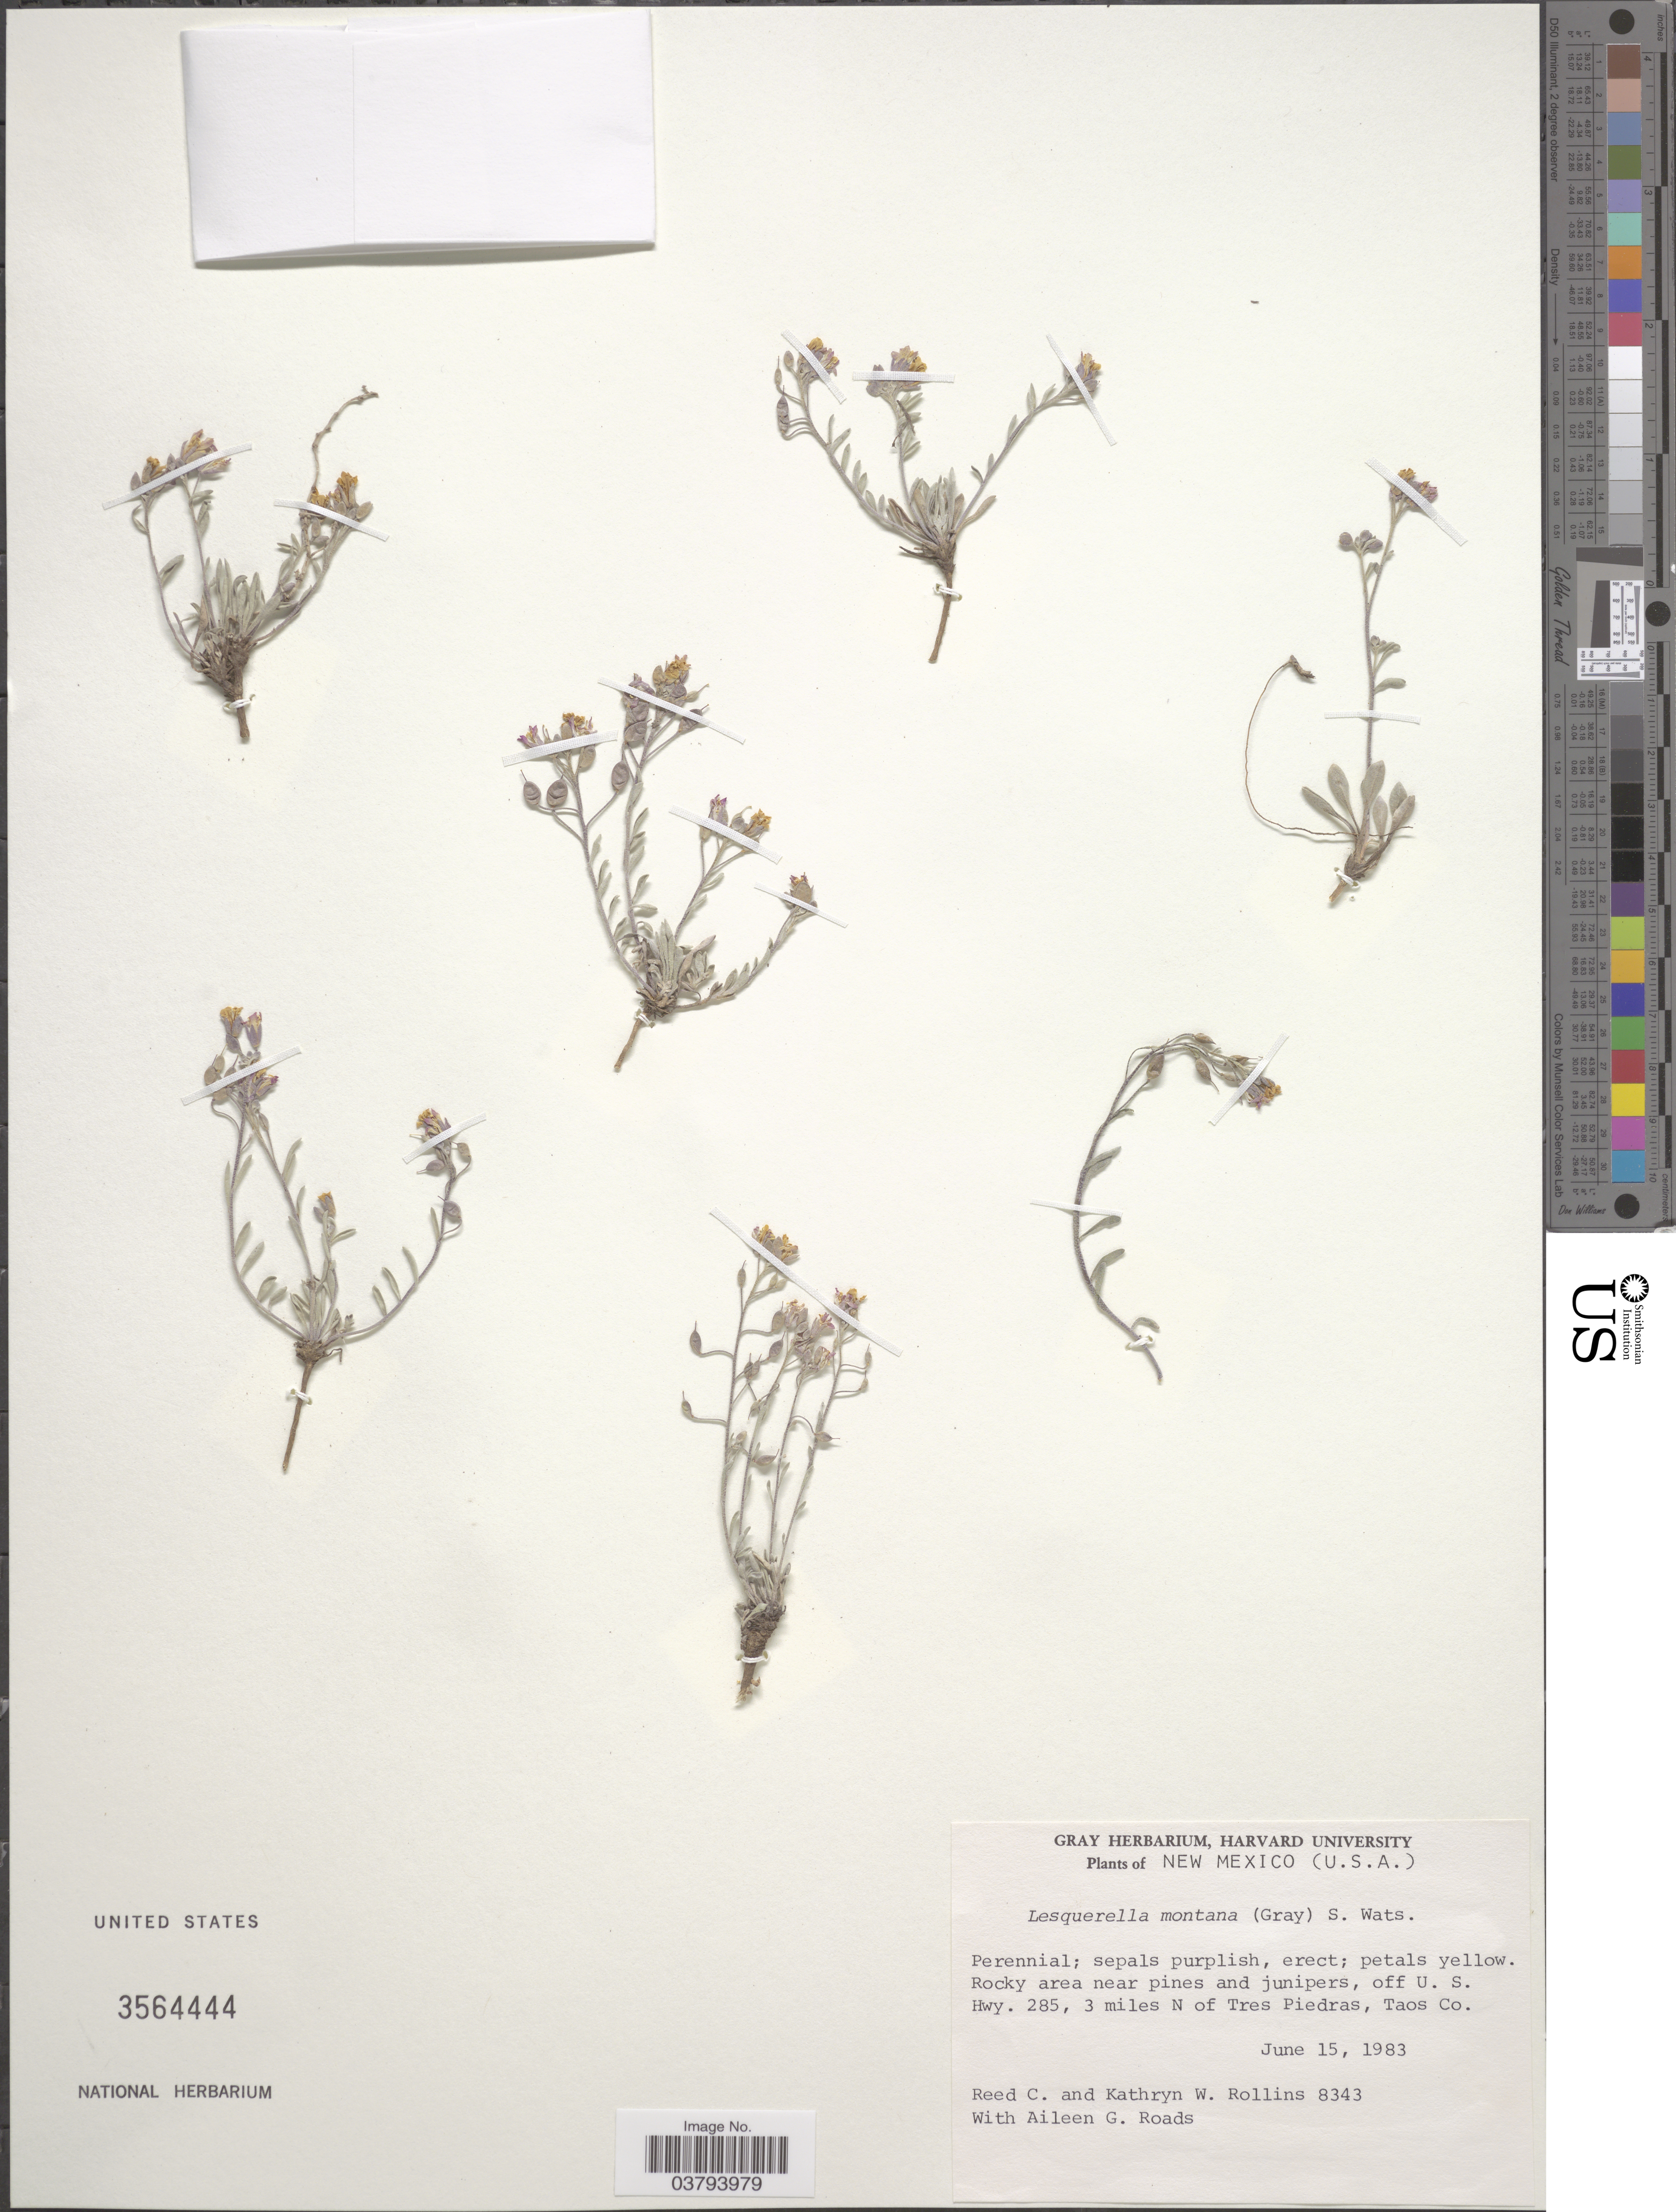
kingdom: Plantae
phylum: Tracheophyta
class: Magnoliopsida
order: Brassicales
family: Brassicaceae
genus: Lesquerella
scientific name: Lesquerella montana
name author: (A. Gray) S. Watson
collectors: R. C. Rollins, K. W. Rollins & A. Roads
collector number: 8343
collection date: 1983-06-15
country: United States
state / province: New Mexico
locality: Off U. S. Hwy. 285, 3 miles N of Tres Piedras, Taos Co.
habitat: rocky areas near pines and junipers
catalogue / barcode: US 3564444